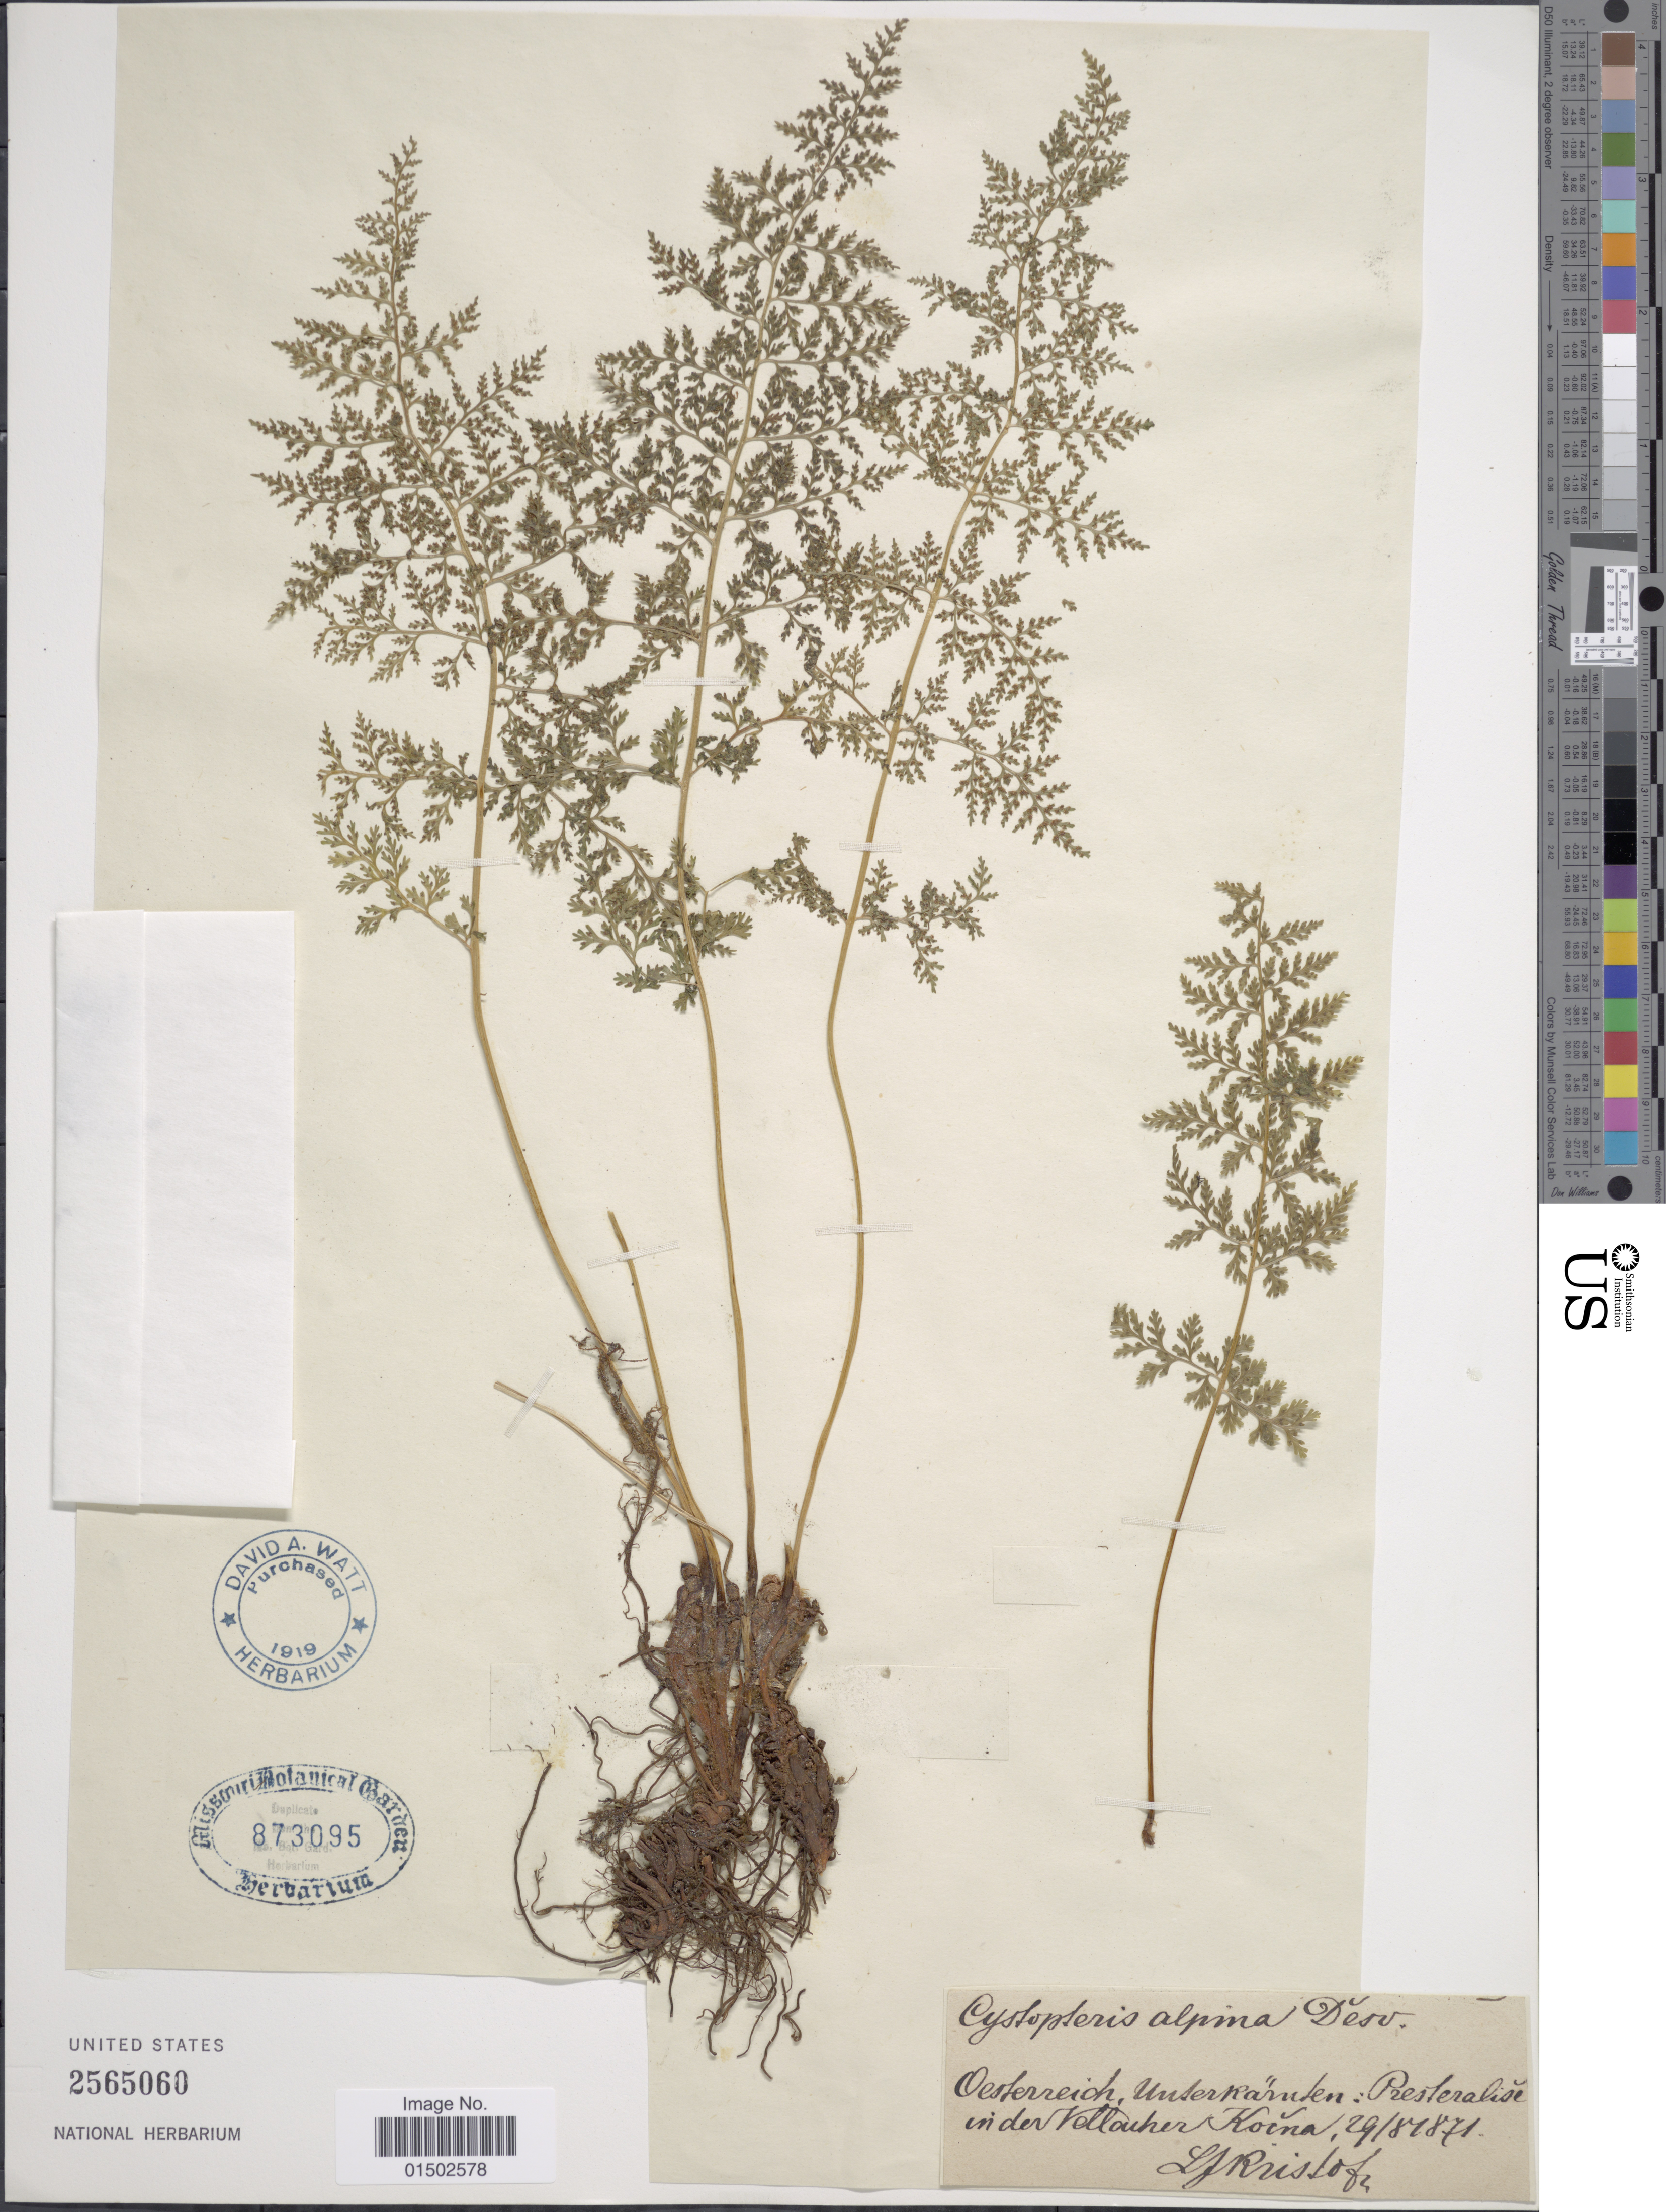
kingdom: Plantae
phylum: Tracheophyta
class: Polypodiopsida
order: Polypodiales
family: Cystopteridaceae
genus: Cystopteris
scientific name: Cystopteris alpina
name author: (Lam.) Desv.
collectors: L. Kristof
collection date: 1871-08-29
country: Austria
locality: Oesterreich, unsterrainten: Presteralise inider Vallauher Koina [interpreted]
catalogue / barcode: US 2565060